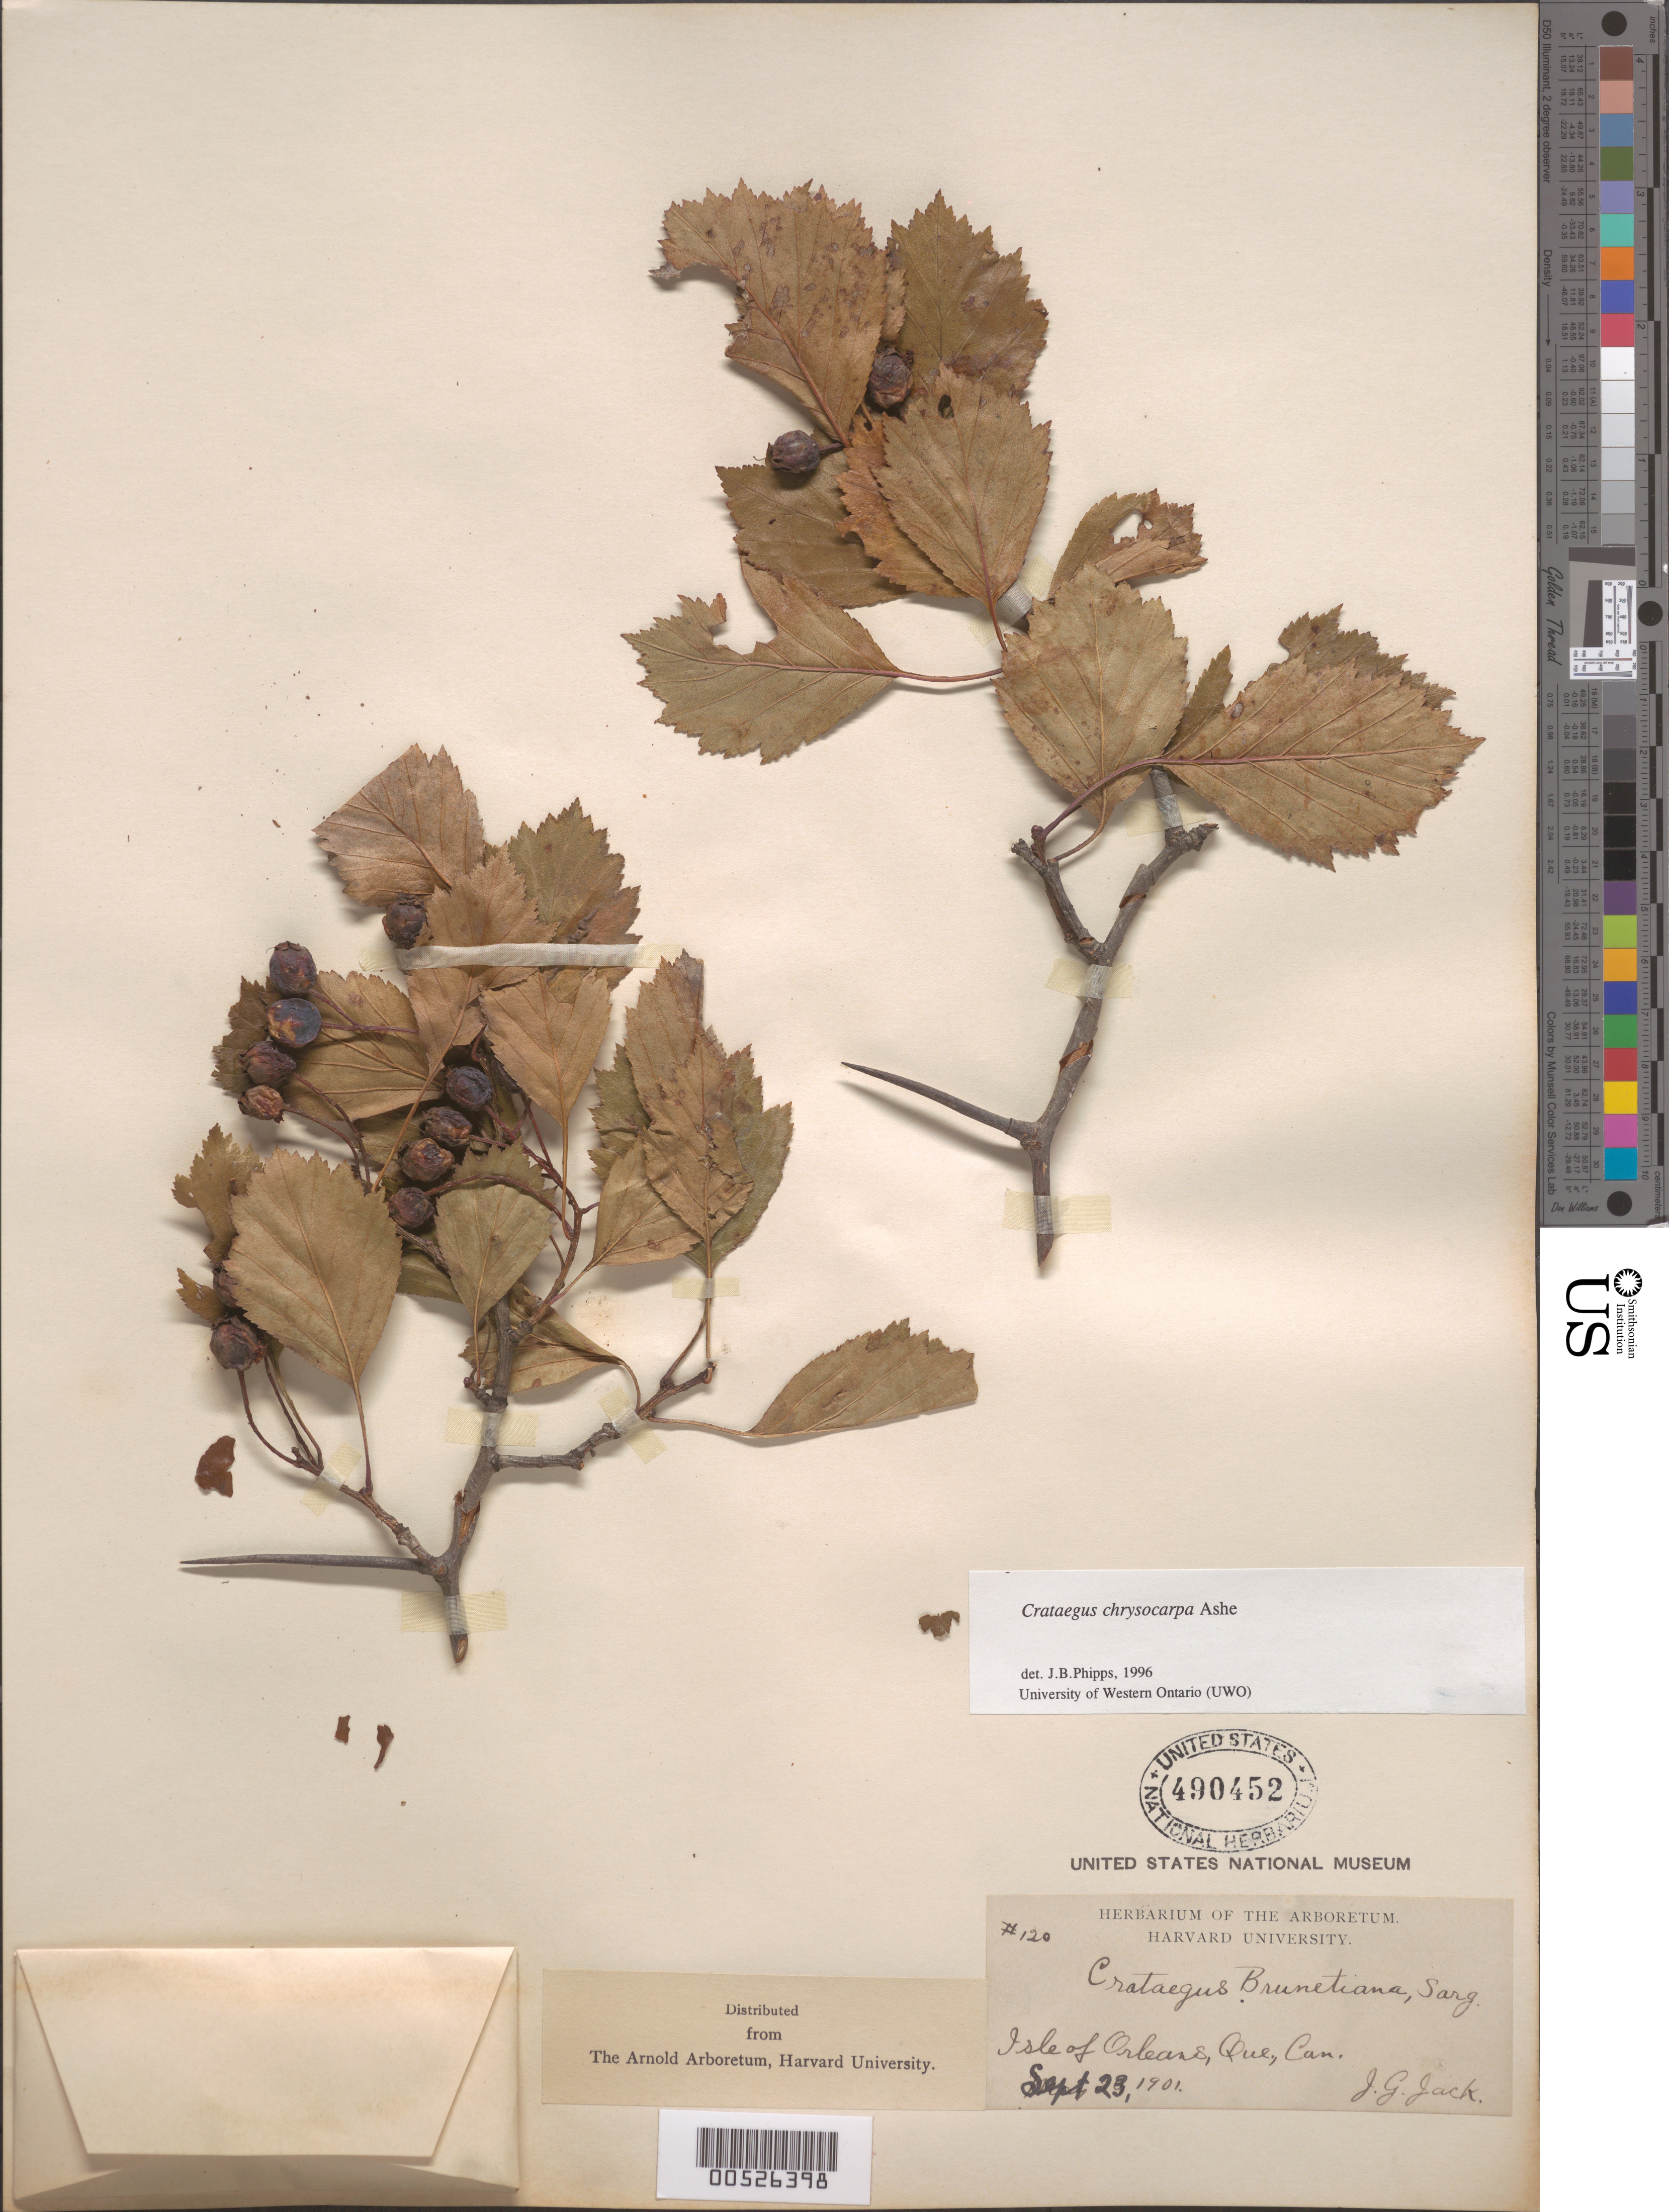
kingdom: Plantae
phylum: Tracheophyta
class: Magnoliopsida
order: Rosales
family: Rosaceae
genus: Crataegus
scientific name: Crataegus chrysocarpa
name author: Ashe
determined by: Phipps, James B., (UWO), University of Western Ontario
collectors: J. G. Jack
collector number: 120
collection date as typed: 23 Sep 1901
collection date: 1901-09-23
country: Canada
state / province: Quebec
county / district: L'Île-d'Orléans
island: Isle of Orleans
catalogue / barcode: US 490452